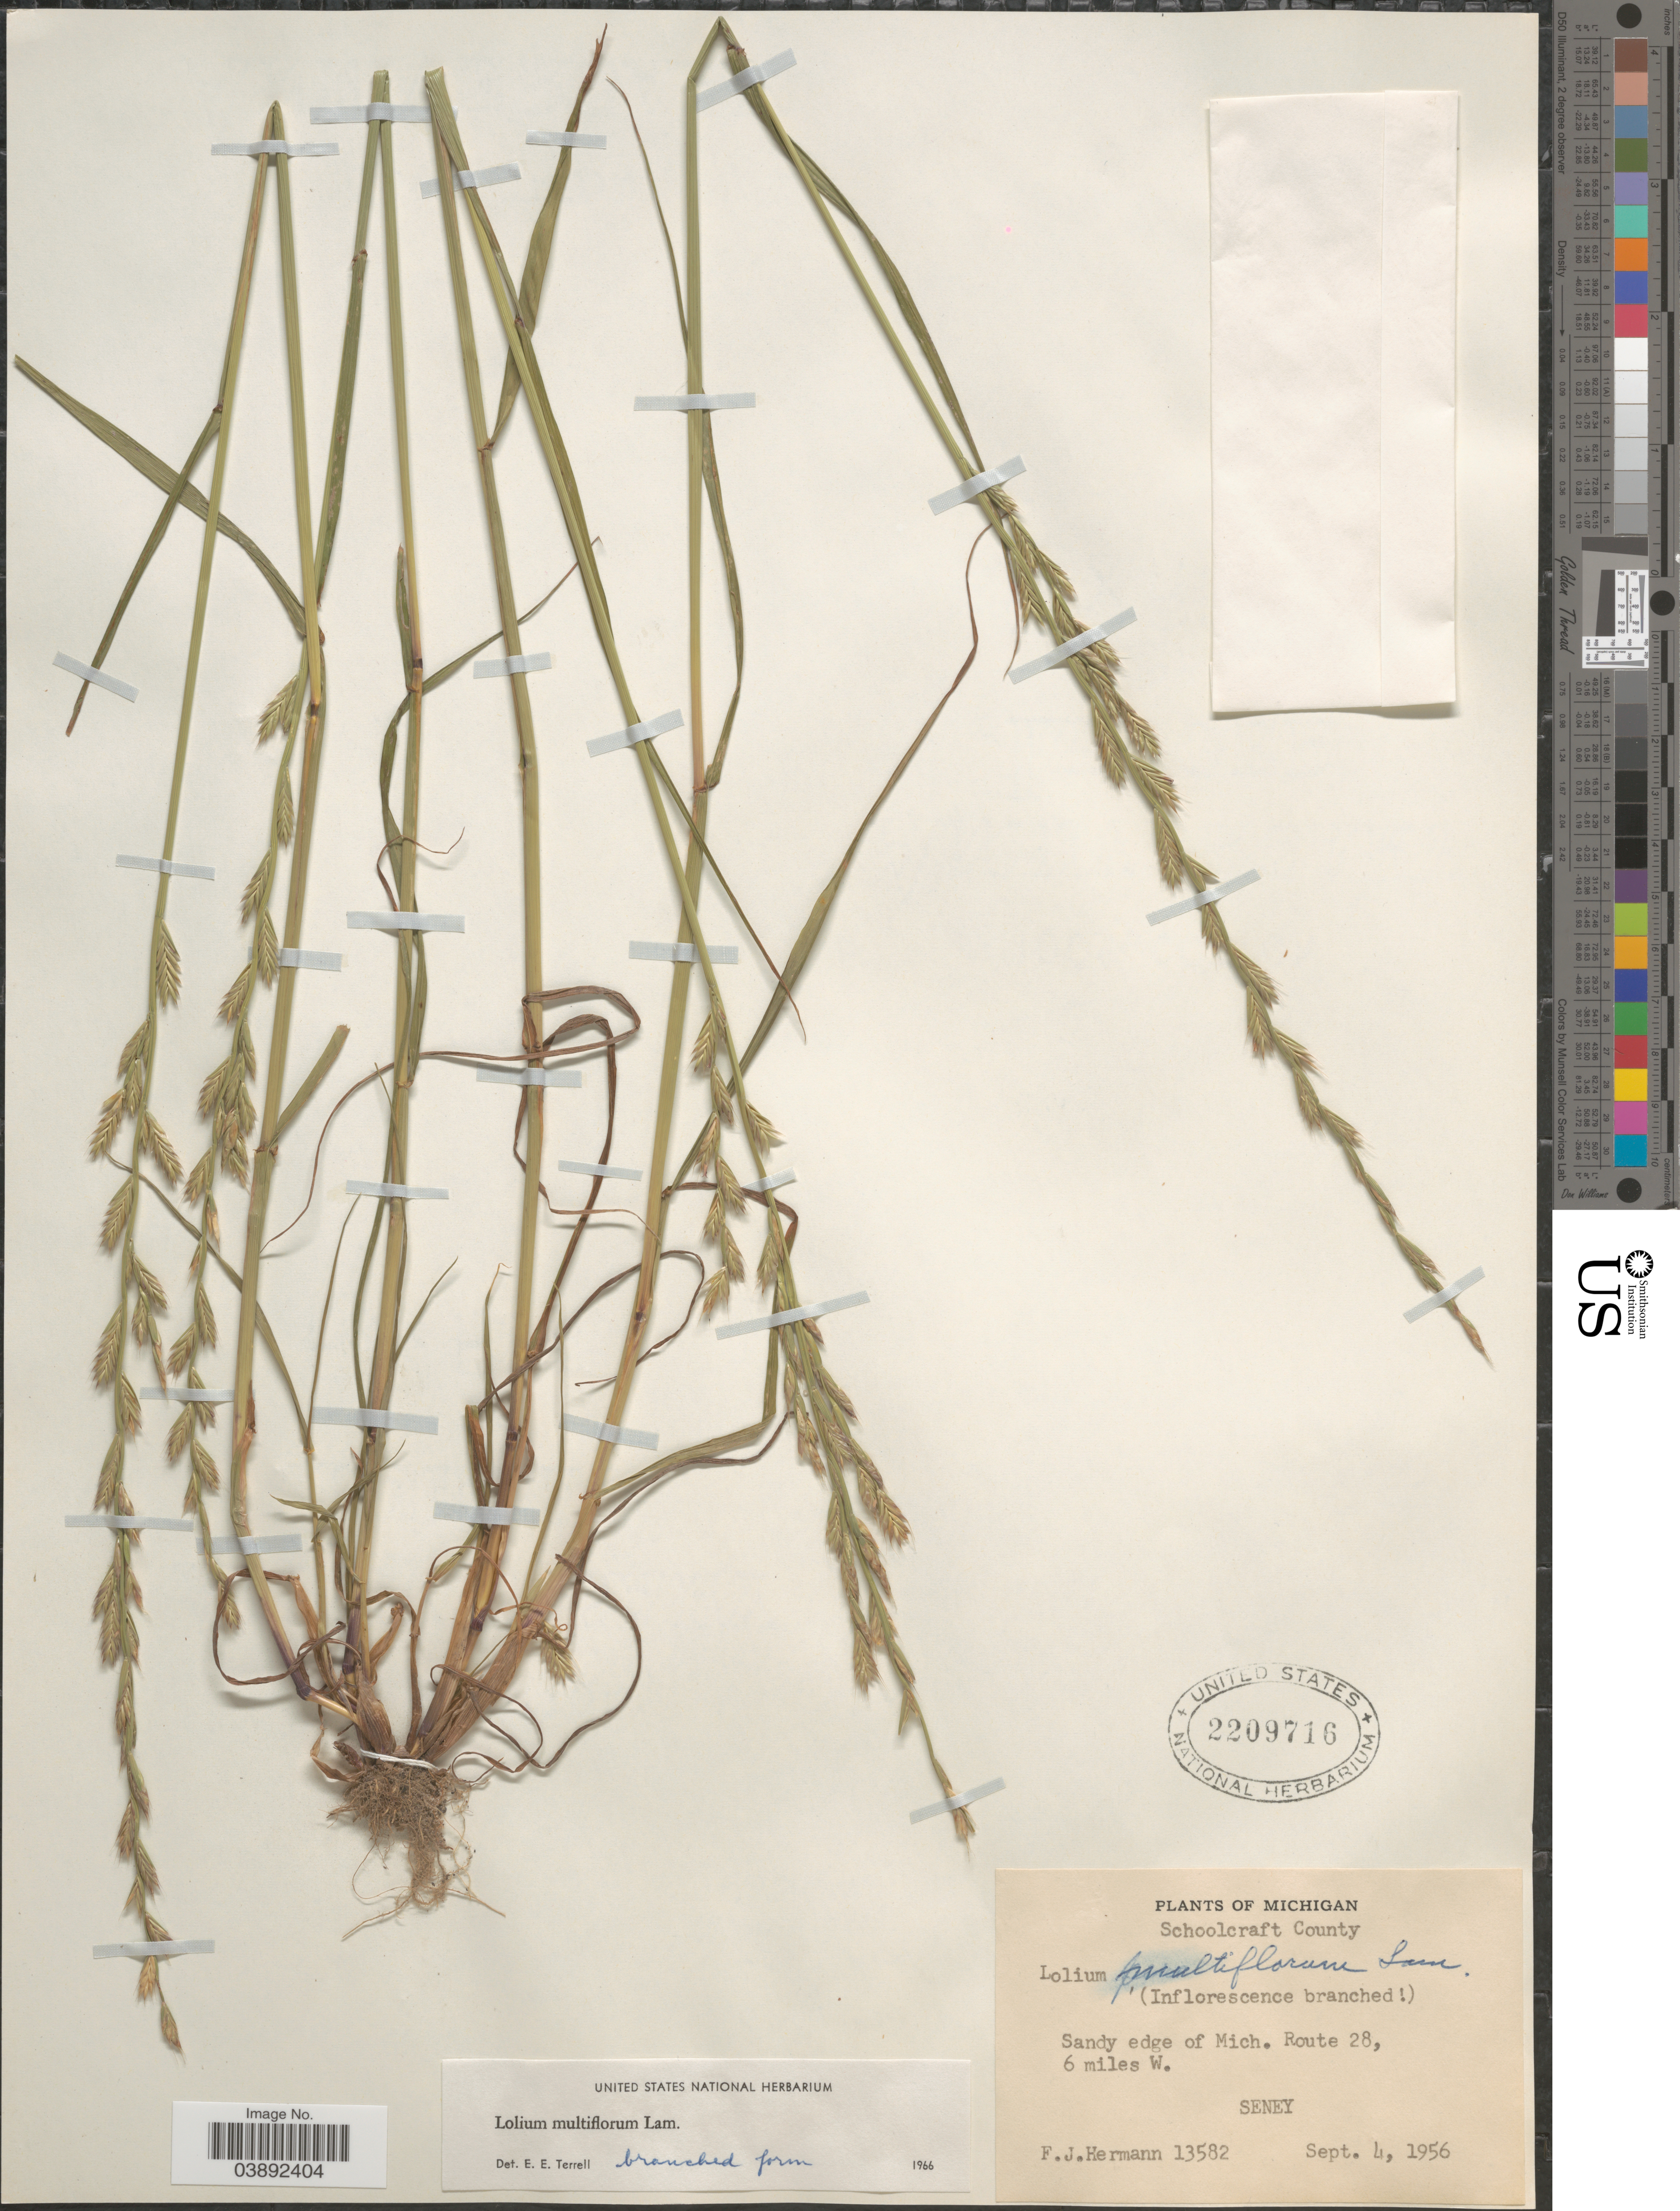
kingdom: Plantae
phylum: Tracheophyta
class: Liliopsida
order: Poales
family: Poaceae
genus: Lolium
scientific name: Lolium multiflorum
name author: Lam.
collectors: F. J. Hermann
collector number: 13582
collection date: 1956-09-04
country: United States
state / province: Michigan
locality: Schoolcraft County. Sandy edge of Mich. Route 28, 6 miles W. Seney.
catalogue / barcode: US 2209716